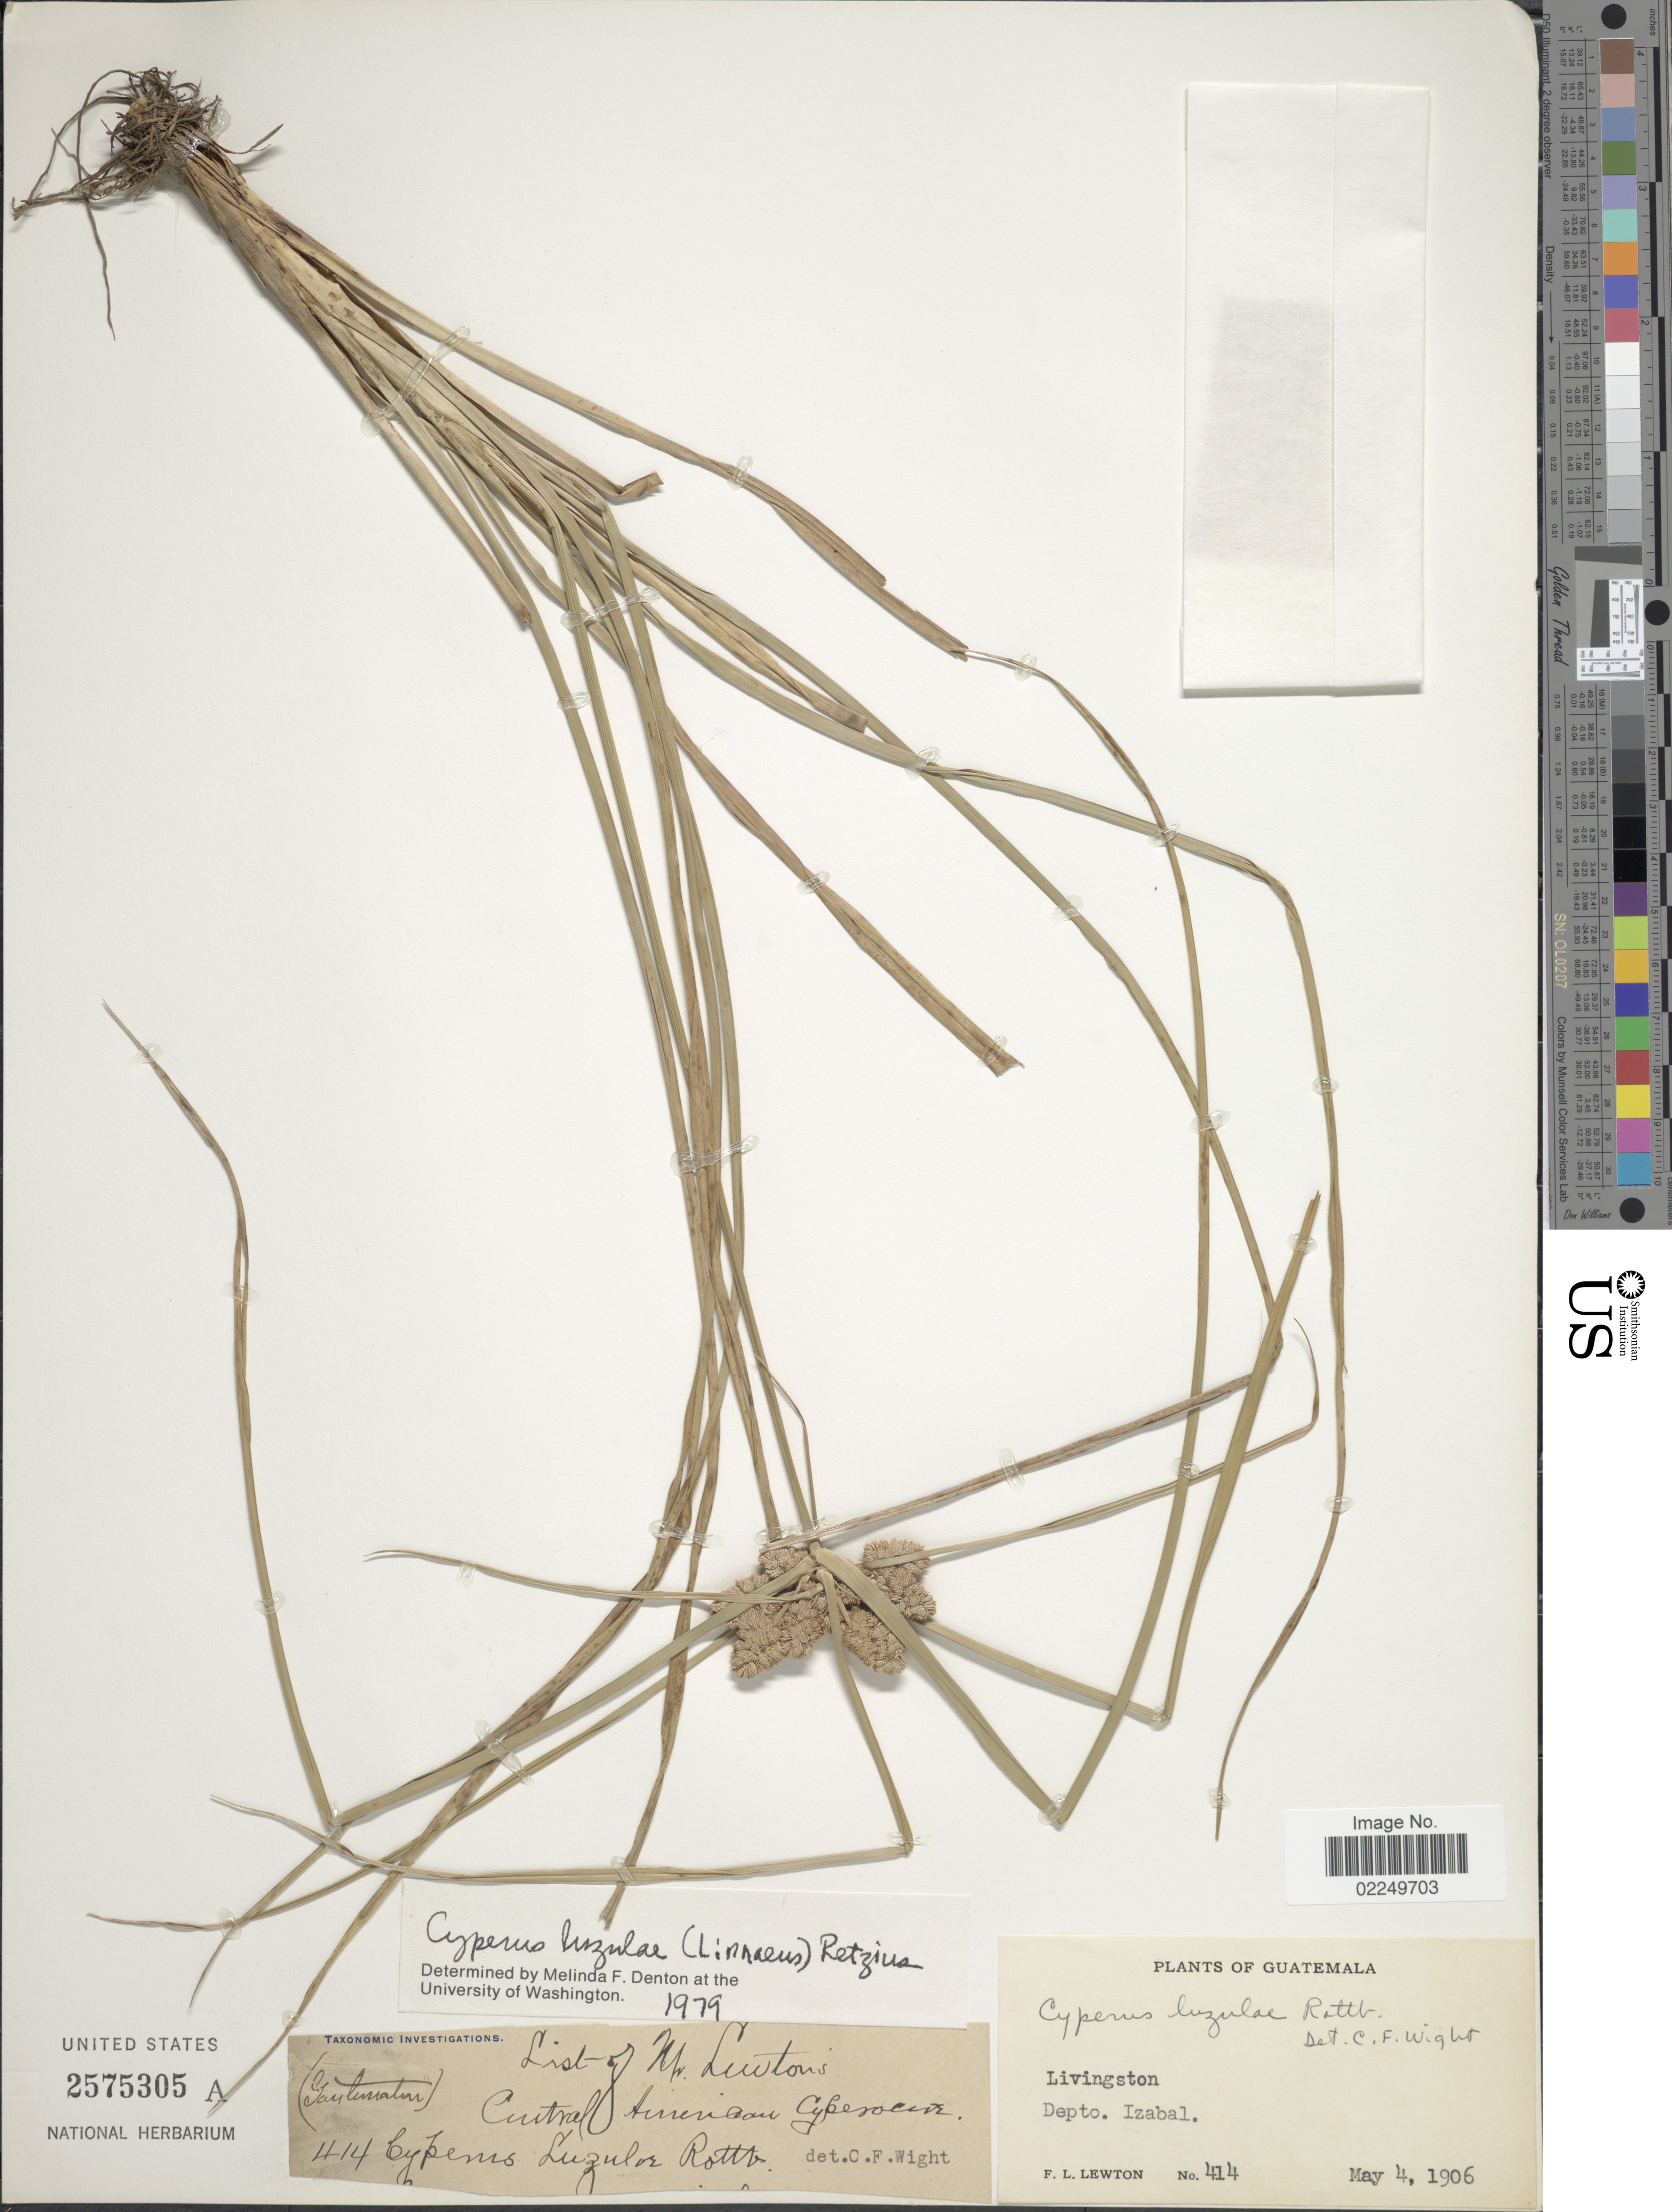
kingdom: Plantae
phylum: Tracheophyta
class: Liliopsida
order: Poales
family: Cyperaceae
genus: Cyperus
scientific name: Cyperus luzulae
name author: (L.) Rottb. ex Retz.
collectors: F. L. Lewton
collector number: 414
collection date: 1906-05-04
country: Guatemala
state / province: Izabal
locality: Livington, Depto. Izabal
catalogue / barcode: US 2575305A